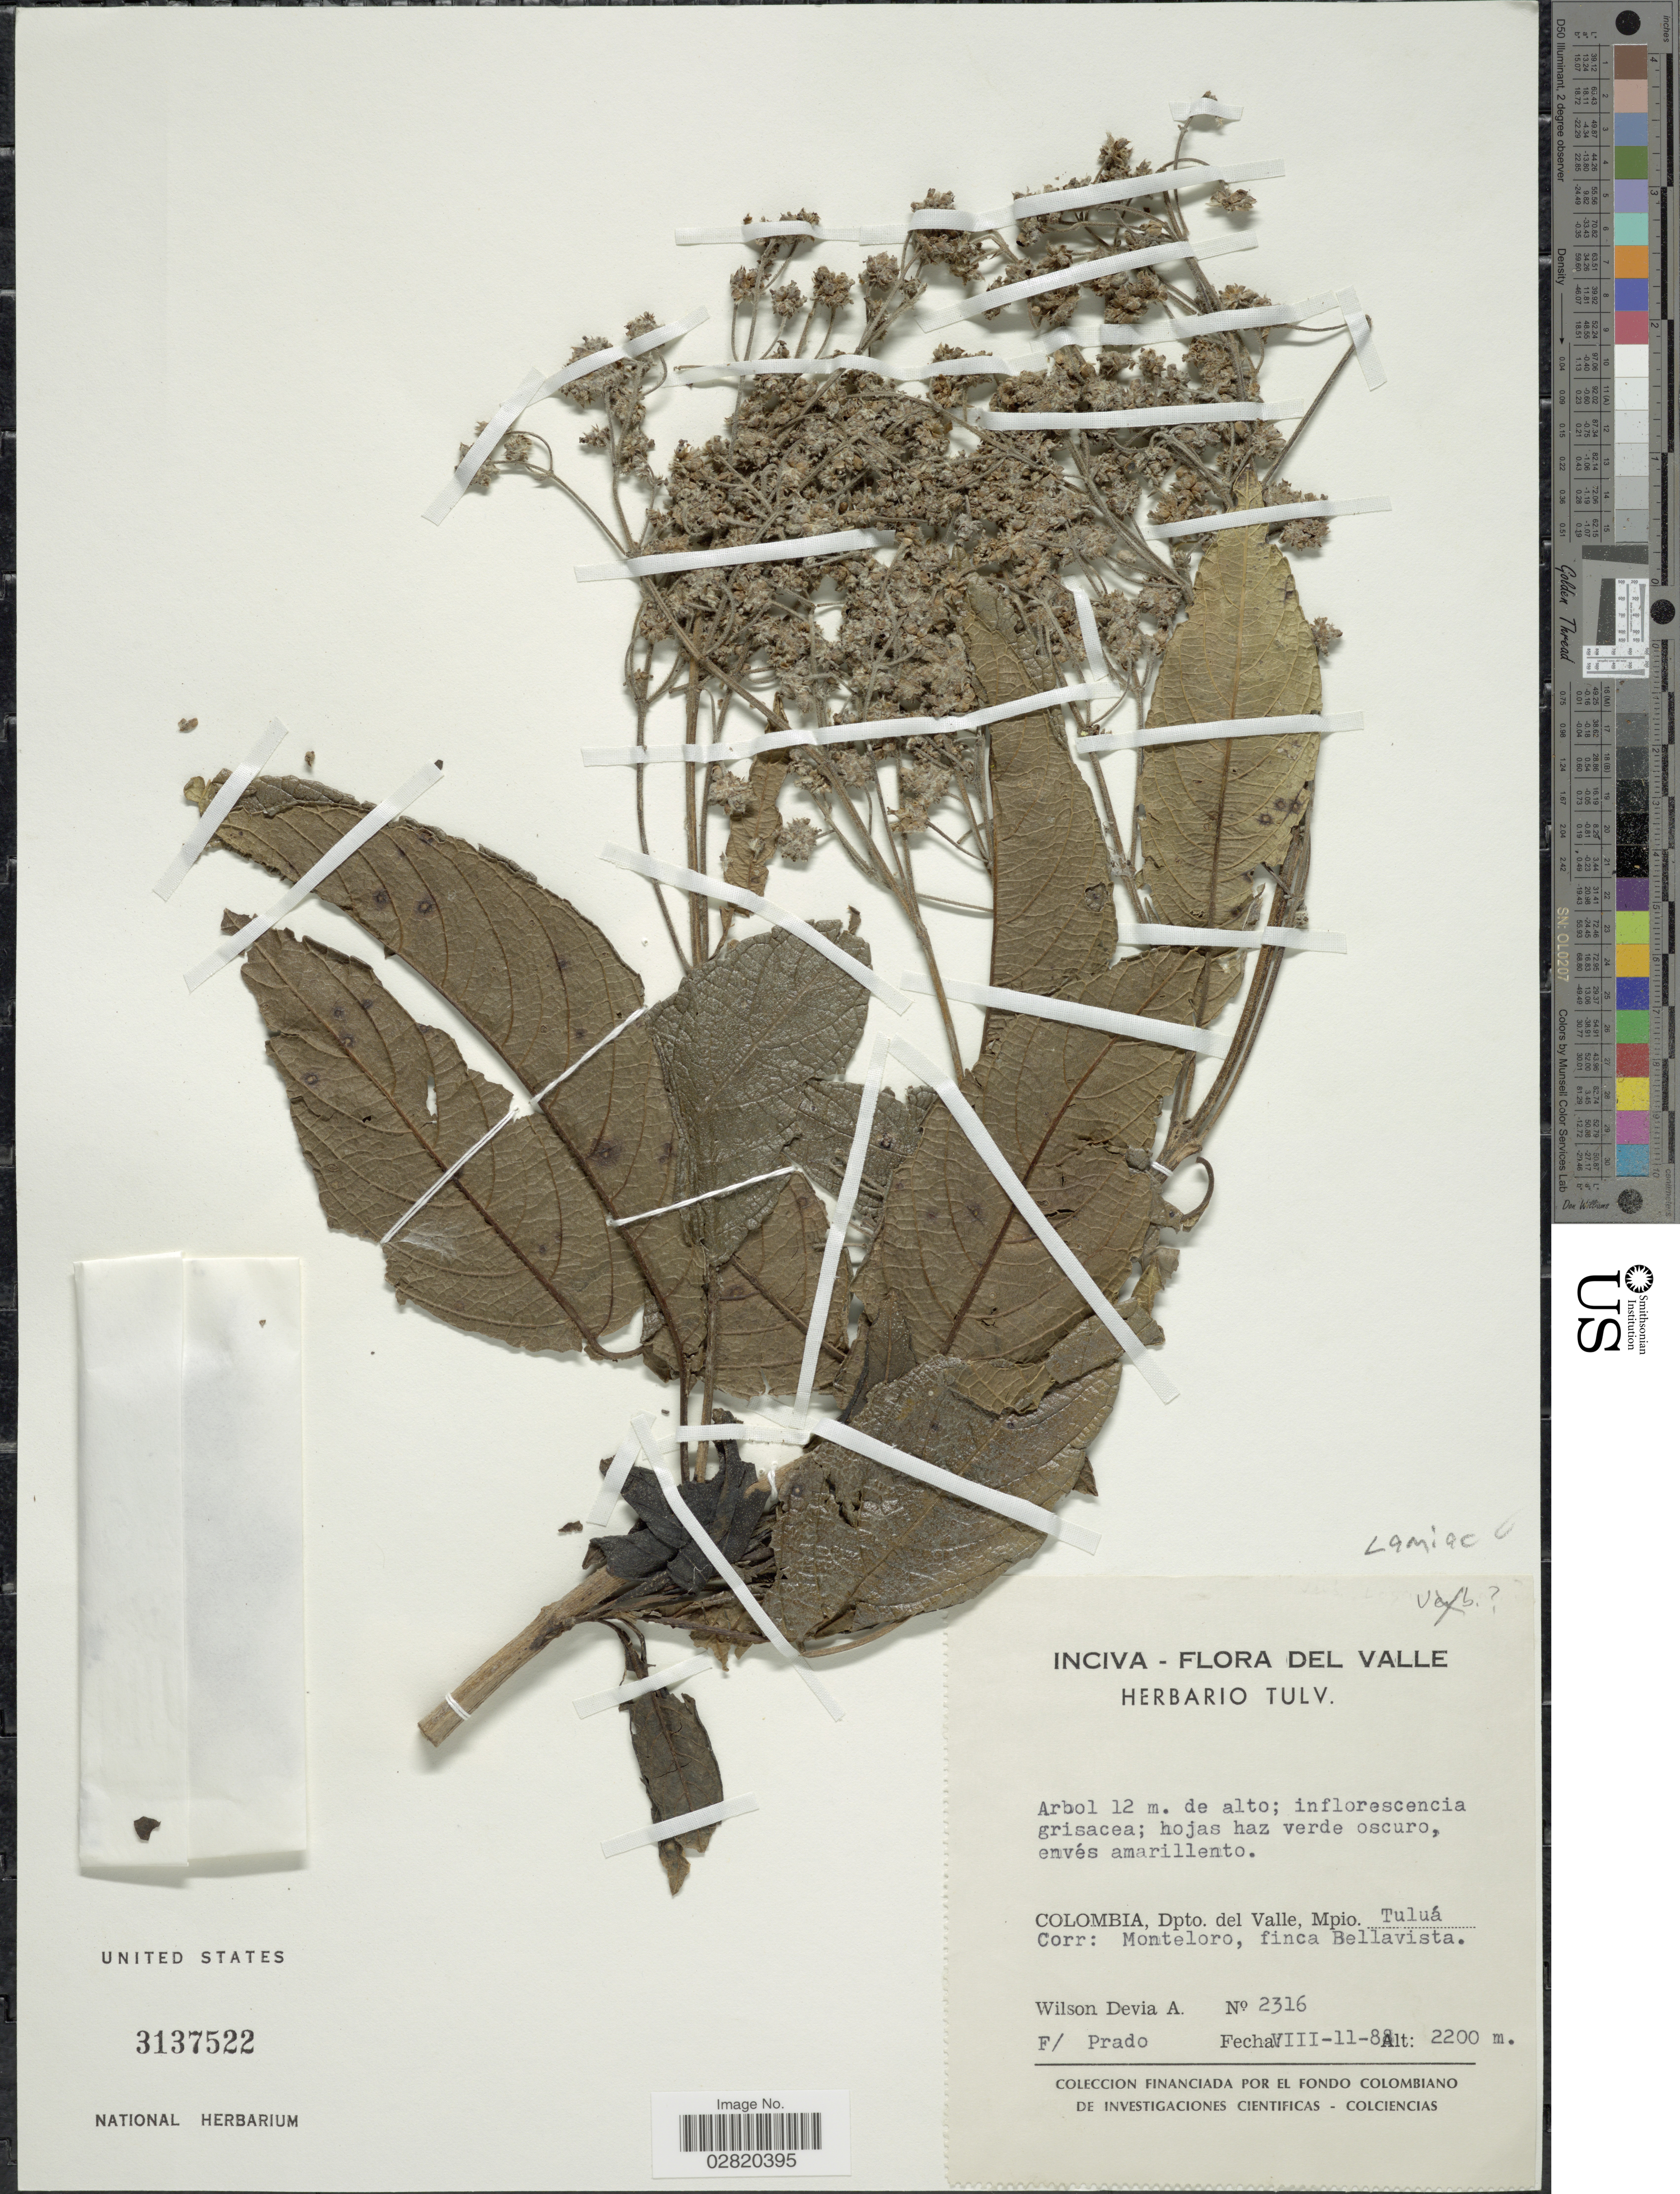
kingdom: Plantae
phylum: Tracheophyta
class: Magnoliopsida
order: Lamiales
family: Lamiaceae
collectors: W. Devia A. & F. Prado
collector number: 2316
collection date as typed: Transcribed d/m/y: 11/8/88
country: Colombia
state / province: Valle del Cauca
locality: Dpto. del Valle, Mpio. Tuluá. Corr: Monteloro, finca Bellavista.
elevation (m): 2200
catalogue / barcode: US 3137522